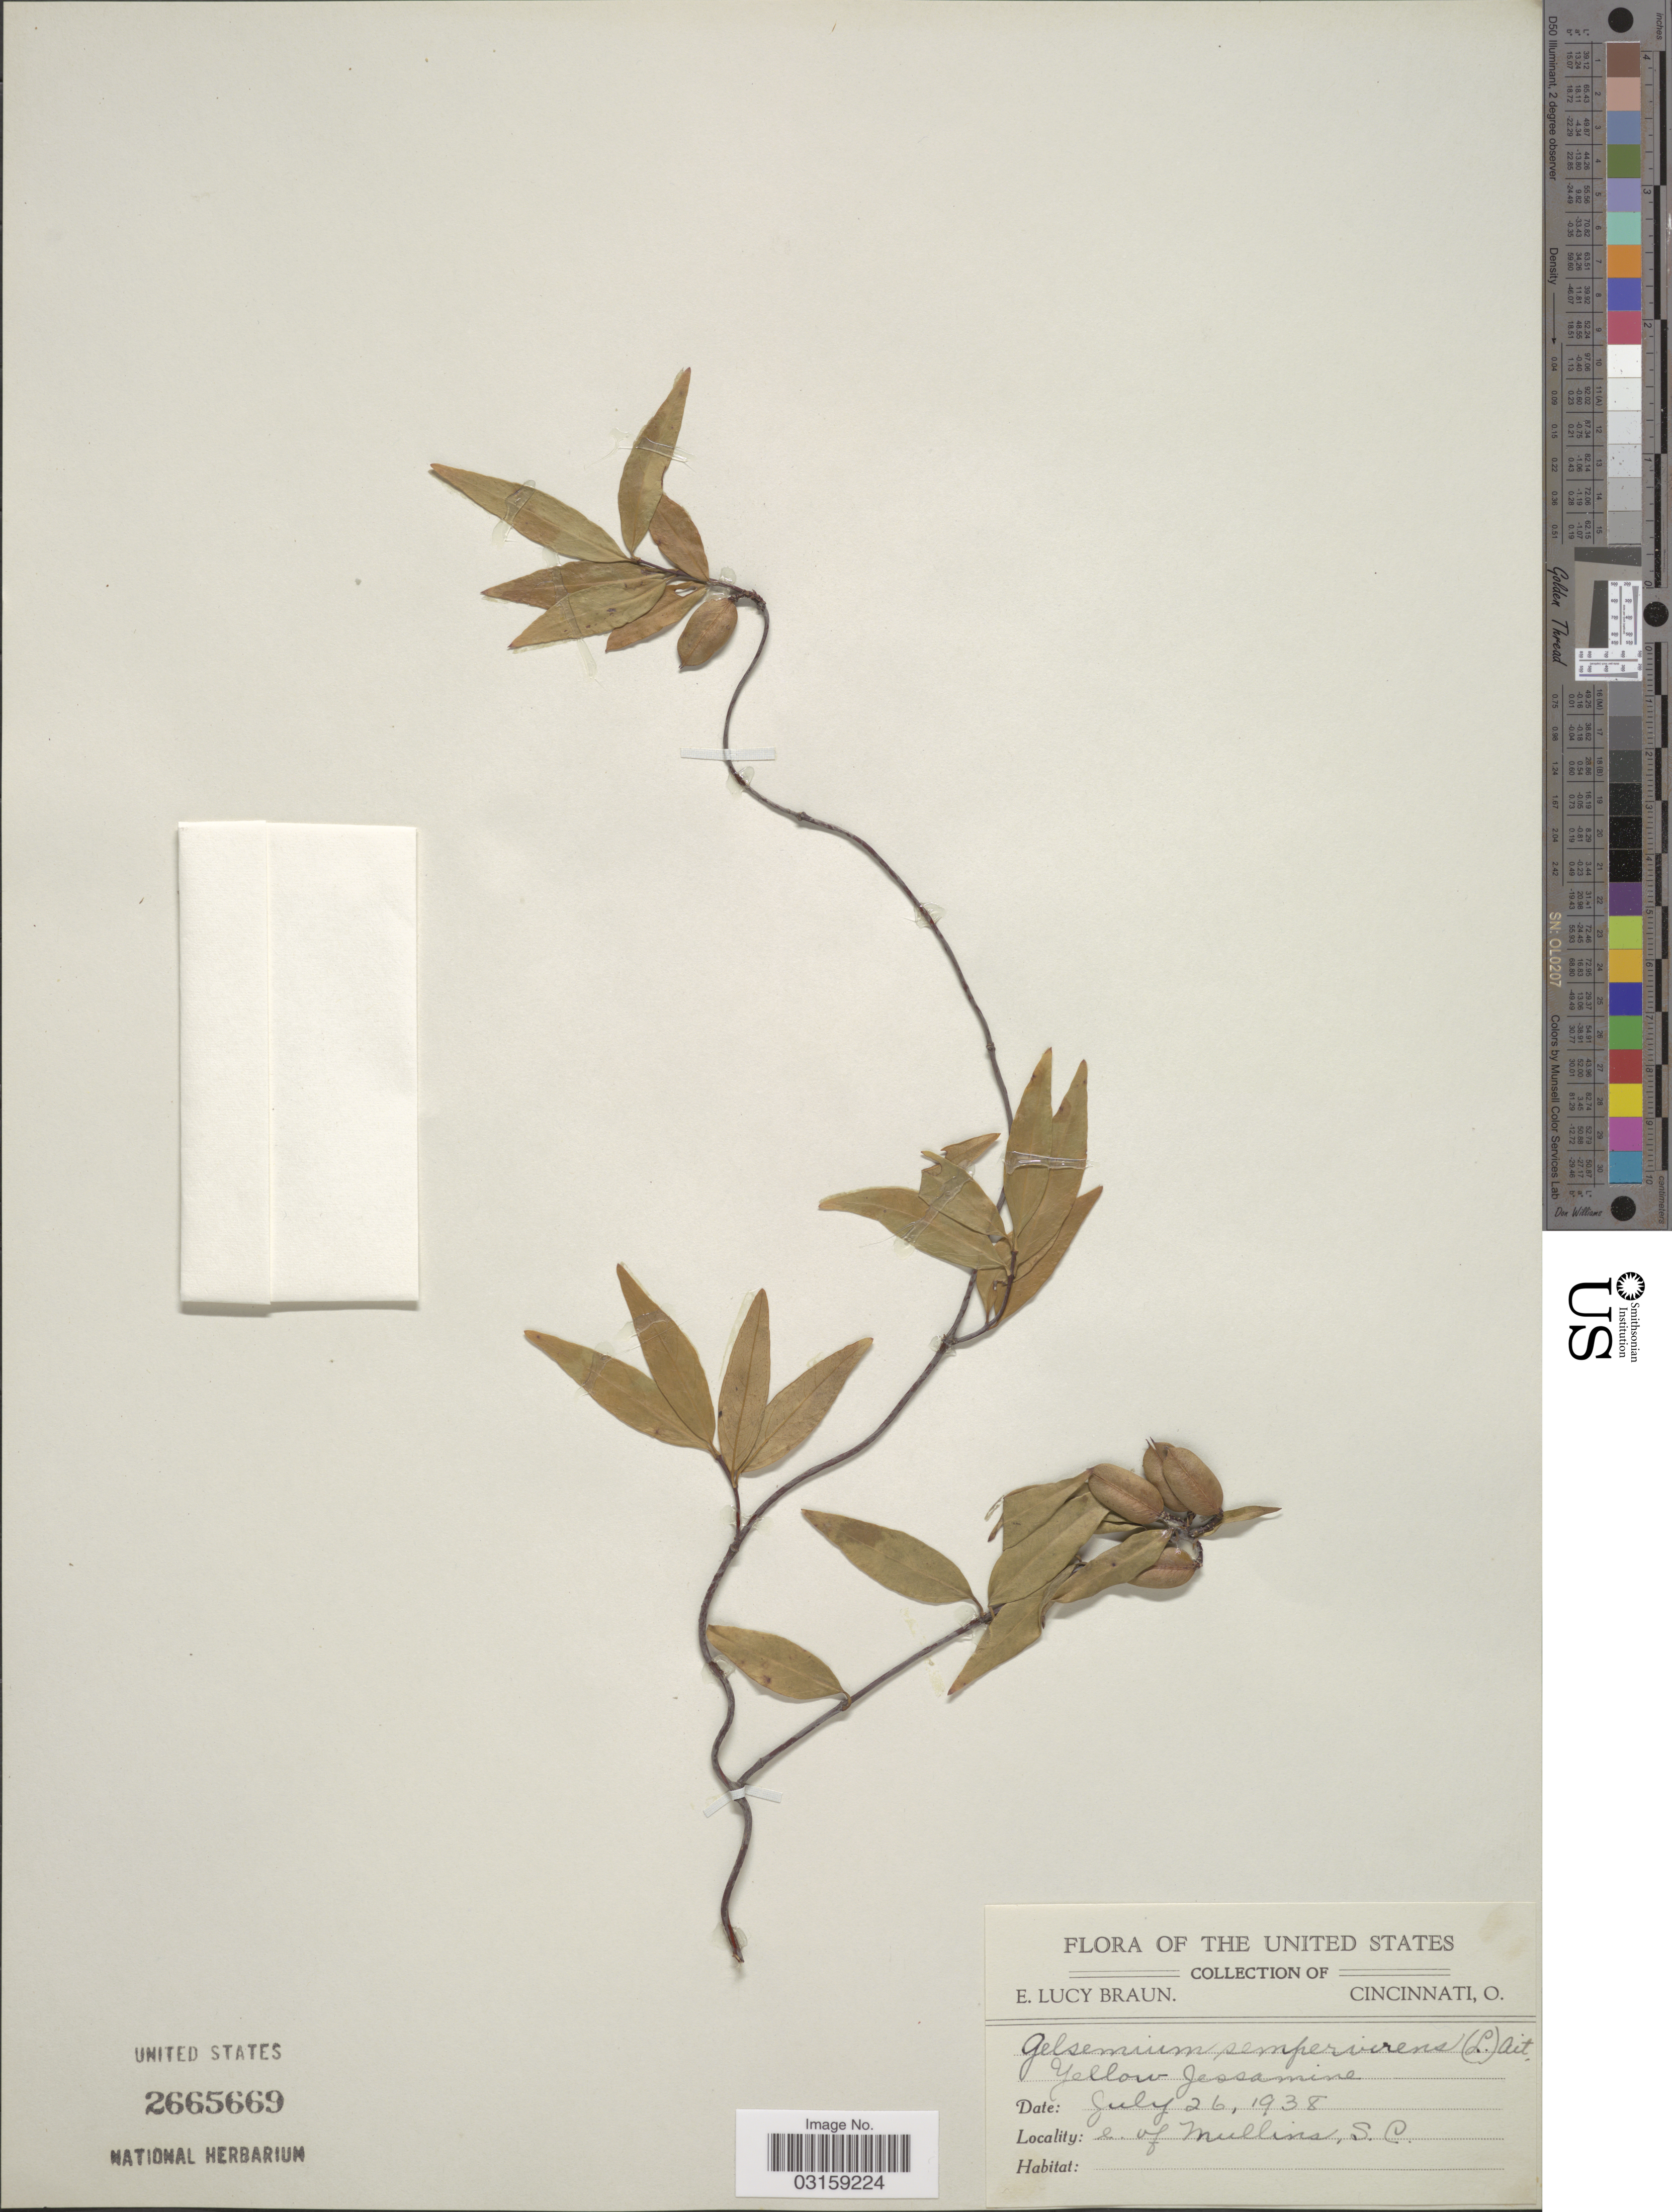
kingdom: Plantae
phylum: Tracheophyta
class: Magnoliopsida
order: Gentianales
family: Gelsemiaceae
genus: Gelsemium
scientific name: Gelsemium sempervirens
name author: (L.) J. St.-Hil.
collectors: E. Braun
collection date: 1938-07-26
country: United States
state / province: South Carolina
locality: E. of Mullins.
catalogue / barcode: US 2665669